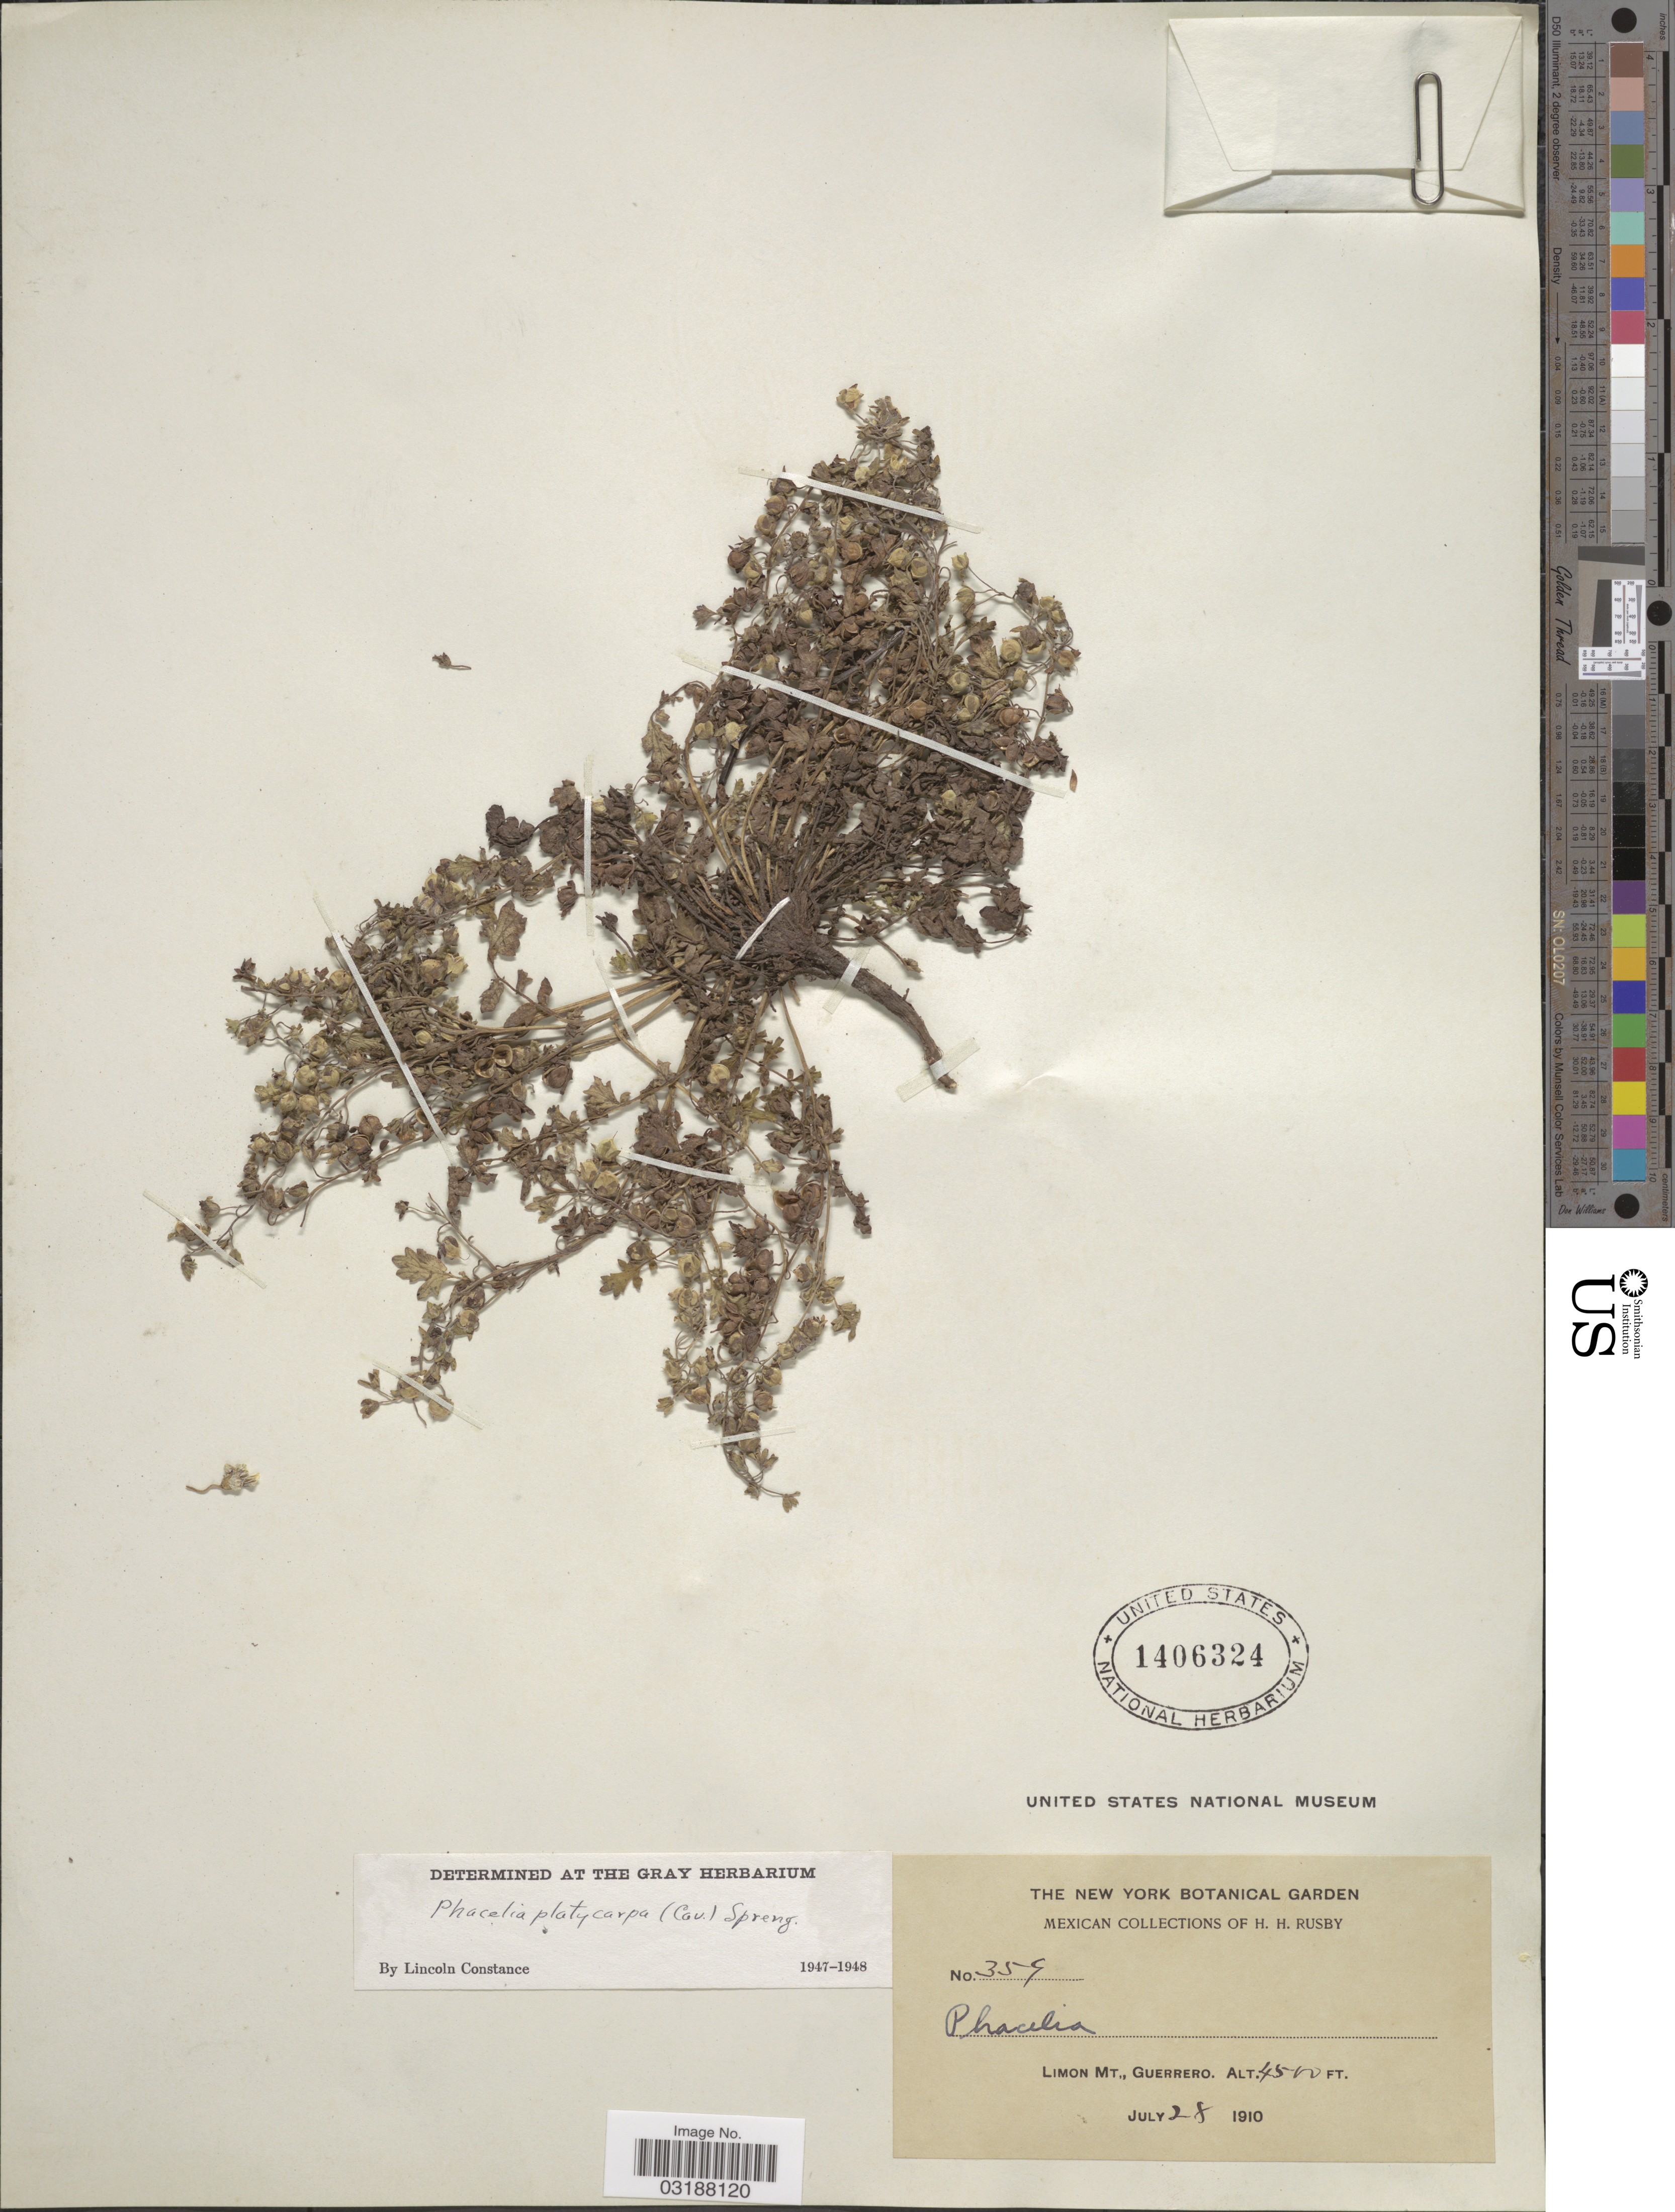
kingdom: Plantae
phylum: Tracheophyta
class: Magnoliopsida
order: Boraginales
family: Hydrophyllaceae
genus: Phacelia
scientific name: Phacelia platycarpa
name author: (Cav.) Spreng.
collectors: H. H. Rusby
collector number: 359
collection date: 1910-07-28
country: Mexico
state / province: Guerrero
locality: Limon Mt., Guerrero.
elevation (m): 1372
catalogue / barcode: US 1406324